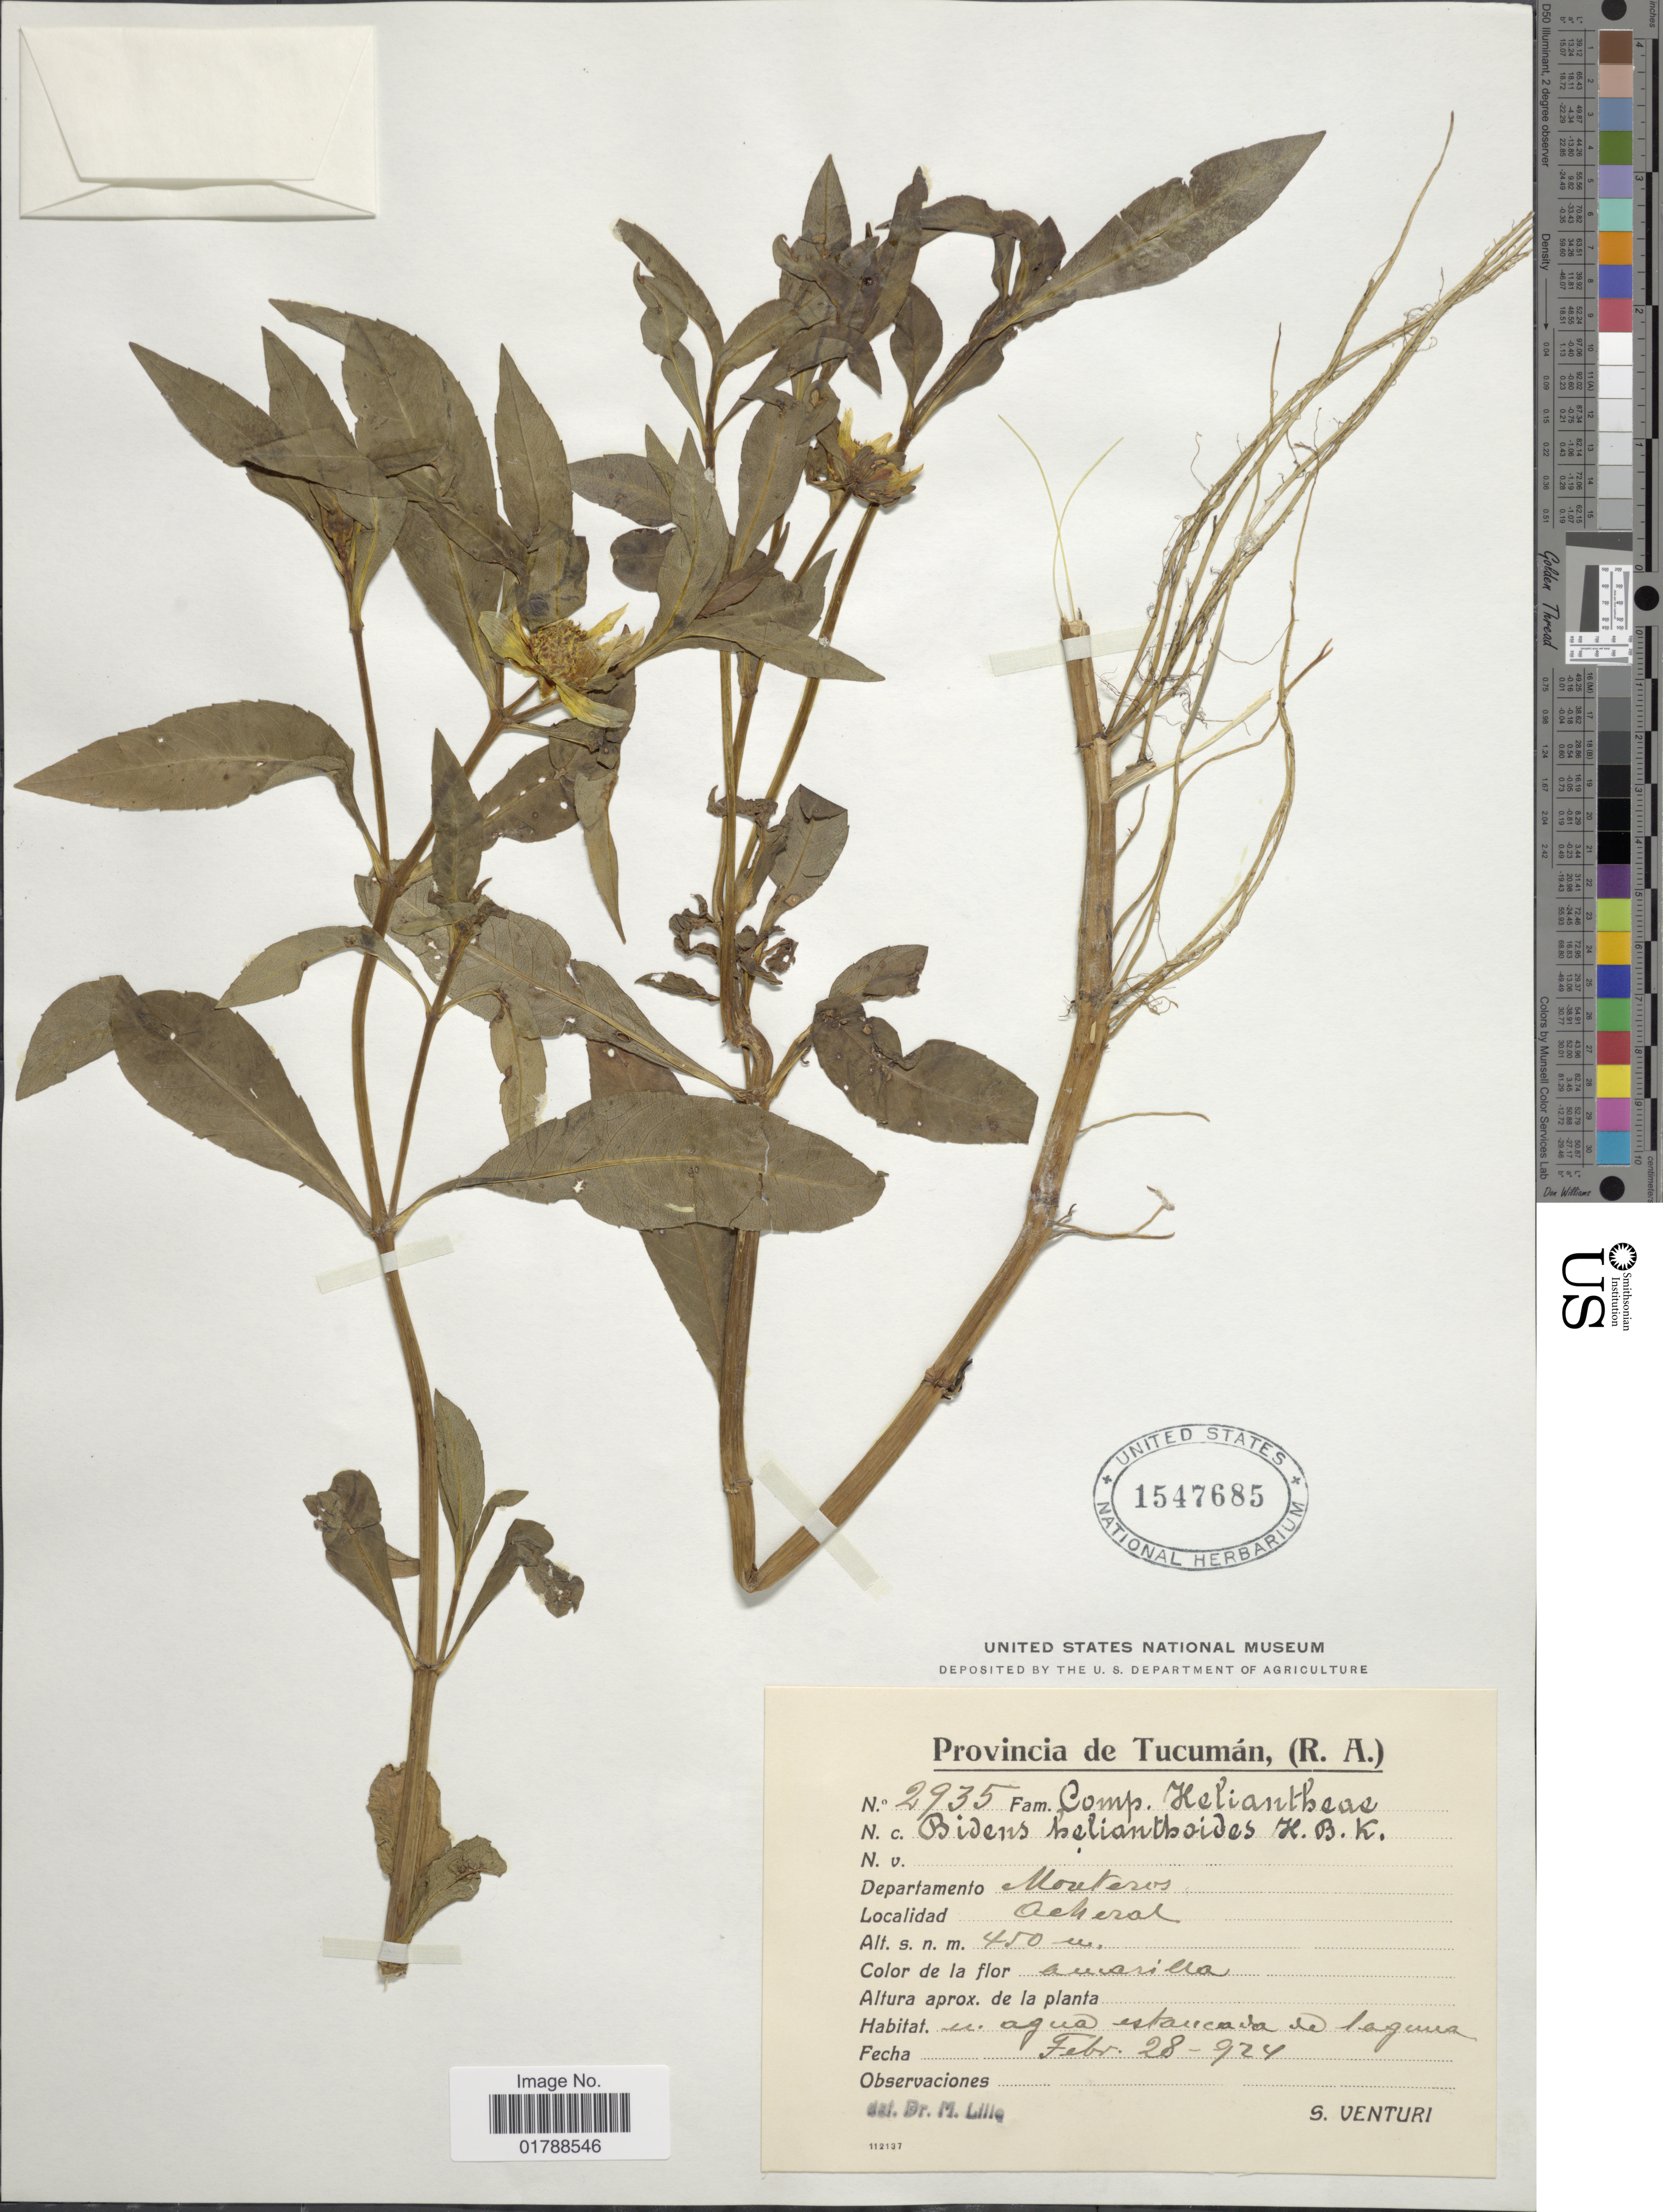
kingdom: Plantae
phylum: Tracheophyta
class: Magnoliopsida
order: Asterales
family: Asteraceae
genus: Bidens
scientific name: Bidens laevis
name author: (L.) Britton, Stearns & Poggenb.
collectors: S. Venturi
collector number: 2935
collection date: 1924-02-28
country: Argentina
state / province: Tucuman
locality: Departamento Monteros. Acheral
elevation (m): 450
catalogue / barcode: US 1547685